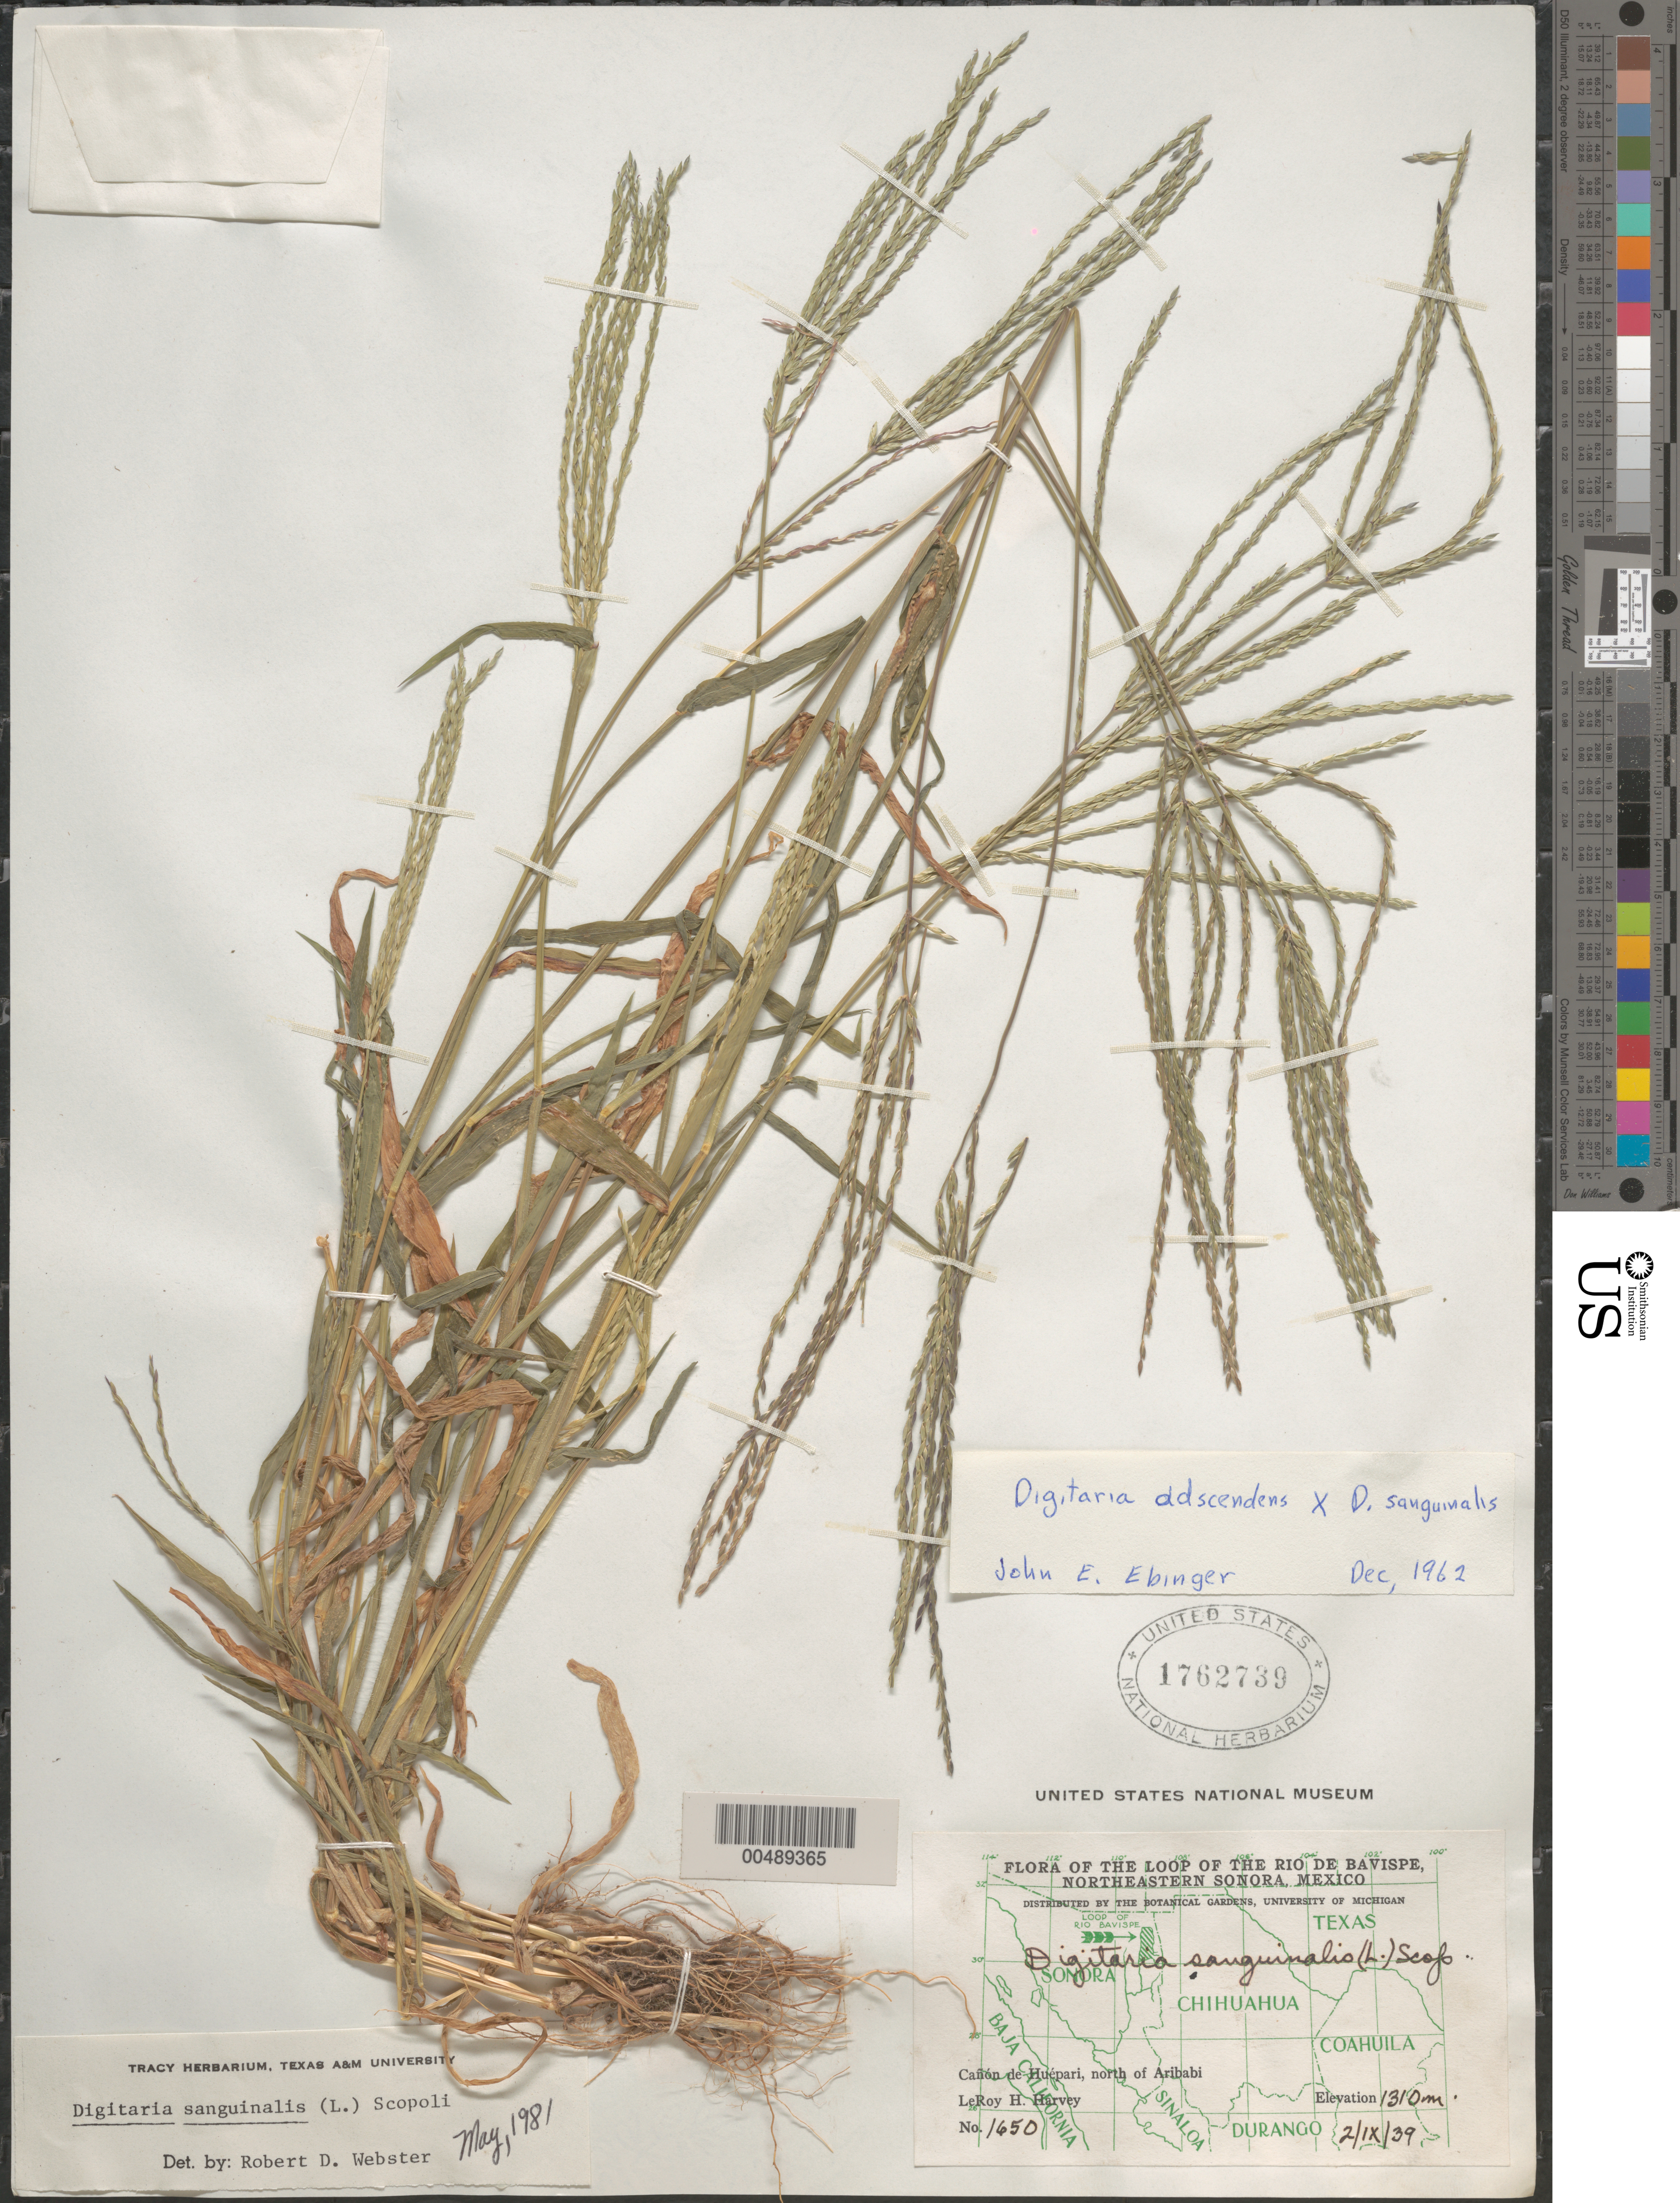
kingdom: Plantae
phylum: Tracheophyta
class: Liliopsida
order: Poales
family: Poaceae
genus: Digitaria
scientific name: Digitaria sanguinalis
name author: (L.) Scop.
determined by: Webster, Robert D.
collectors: L. H. Harvey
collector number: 1650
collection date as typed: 2 Sep 1939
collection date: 1939-09-02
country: Mexico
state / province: Sonora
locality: Cañón de Huépari, N of Aribabi, loop of the Rio de Bavispe, NE Sonora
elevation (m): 1310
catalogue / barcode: US 1762739